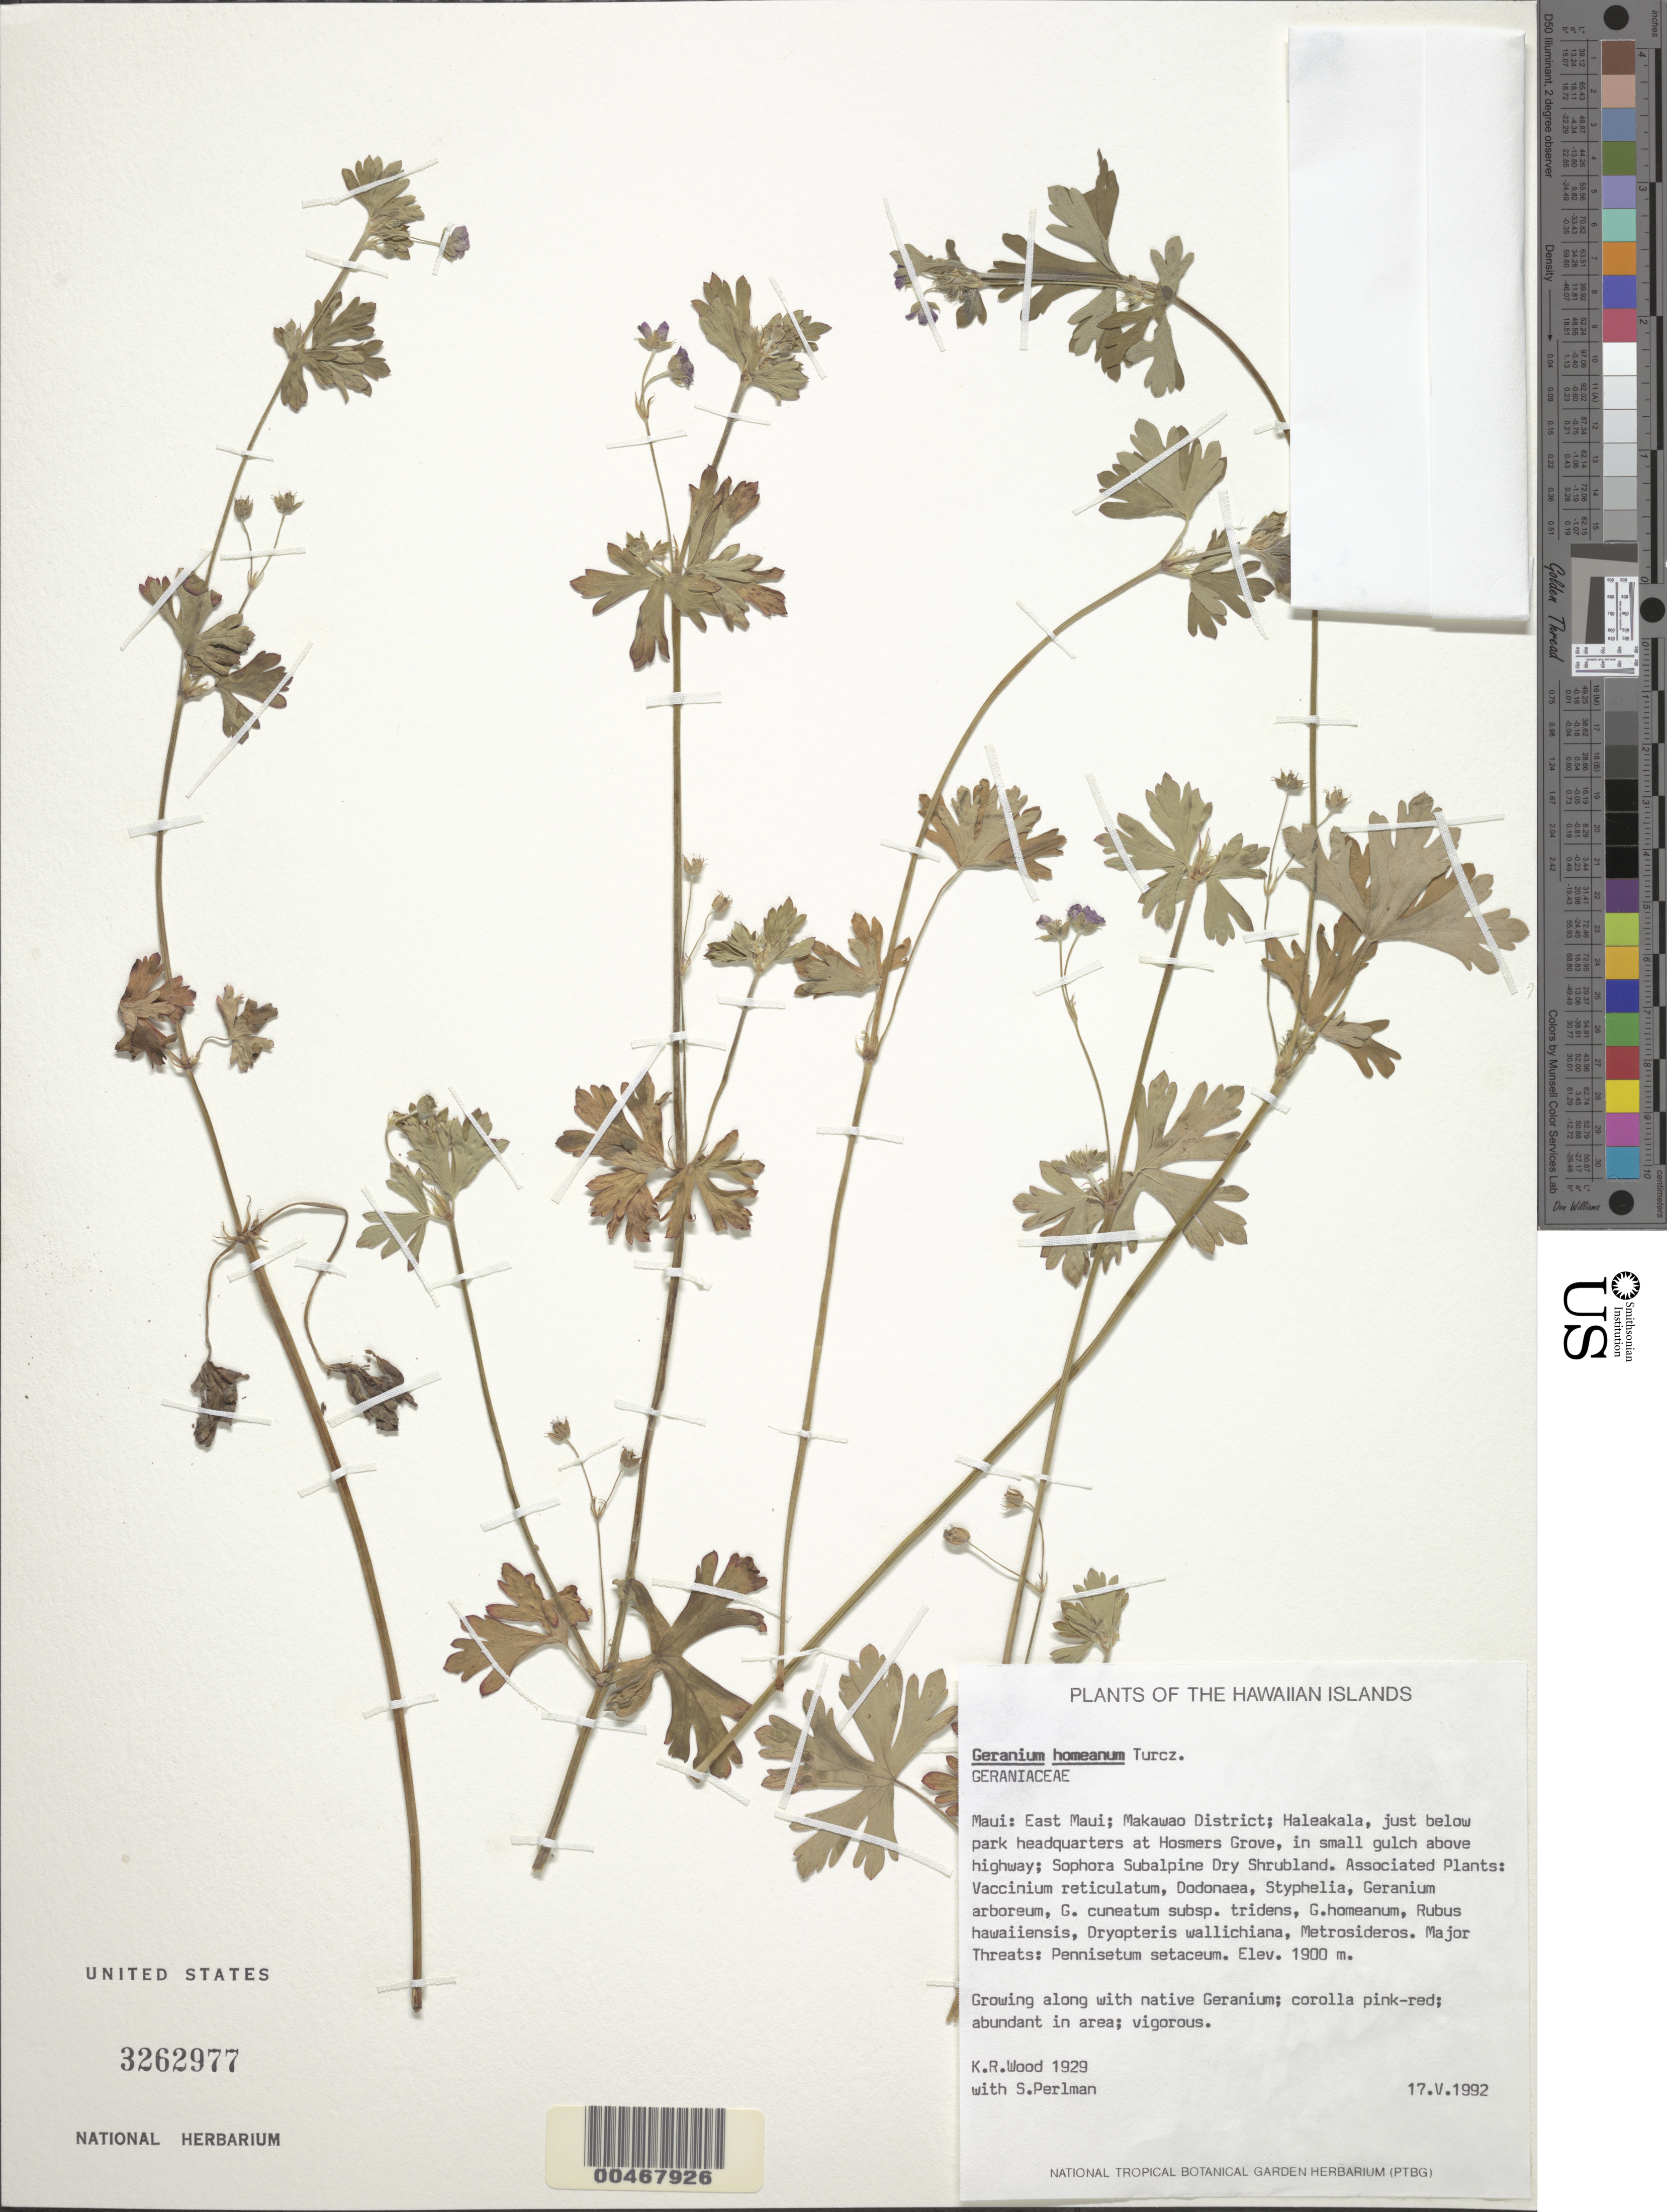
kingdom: Plantae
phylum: Tracheophyta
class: Magnoliopsida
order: Geraniales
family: Geraniaceae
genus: Geranium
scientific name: Geranium homeanum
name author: Turcz.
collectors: K. R. Wood & S. P. Perlman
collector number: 1929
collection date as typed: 17 May 1992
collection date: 1992-05-17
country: United States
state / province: Hawaii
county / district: Maui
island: Maui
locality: E Maui, Makawao Dist., Haleakala, just below park hdqrtrs. at Hosmers Grove, in small gulch above highway.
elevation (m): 1900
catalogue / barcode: US 3262977